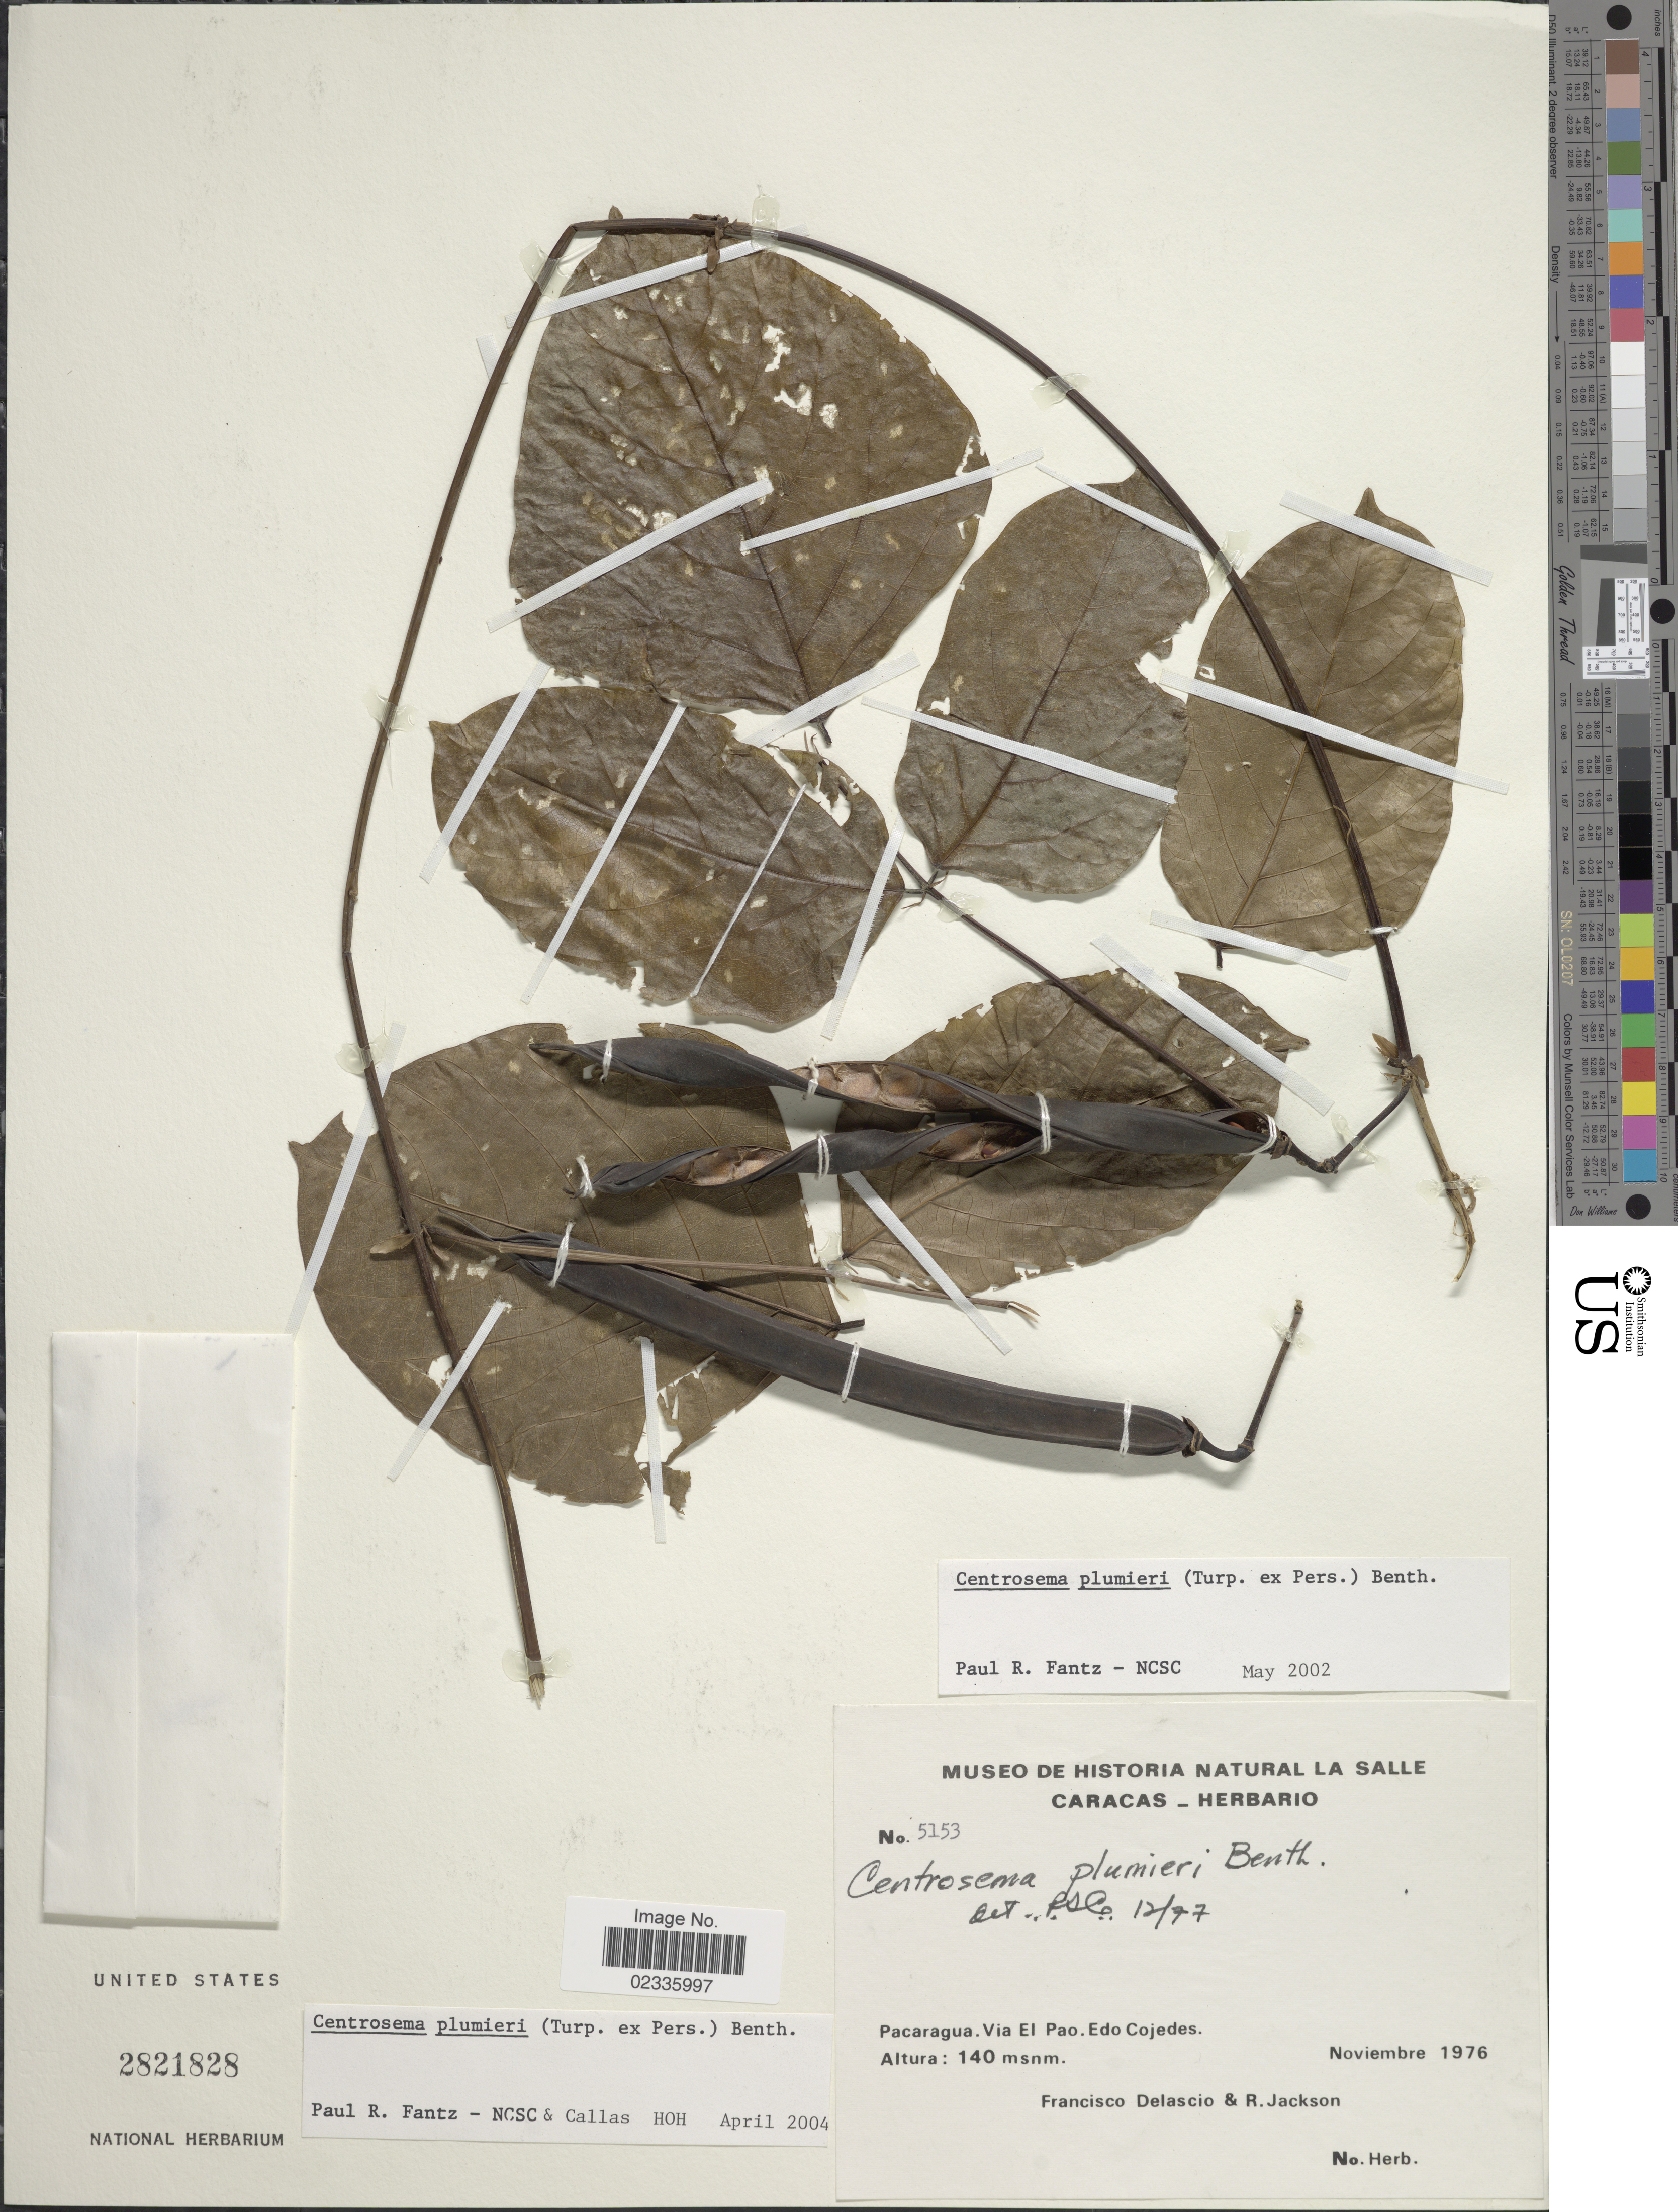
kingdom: Plantae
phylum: Tracheophyta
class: Magnoliopsida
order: Fabales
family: Fabaceae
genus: Centrosema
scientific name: Centrosema plumieri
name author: (Turpin ex Pers.) Benth.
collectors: F. Delascio & R. Jackson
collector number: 5153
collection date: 1976-11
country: Venezuela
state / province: Cojedes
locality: Paracaragua. Via El Pao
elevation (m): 140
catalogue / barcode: US 2821828